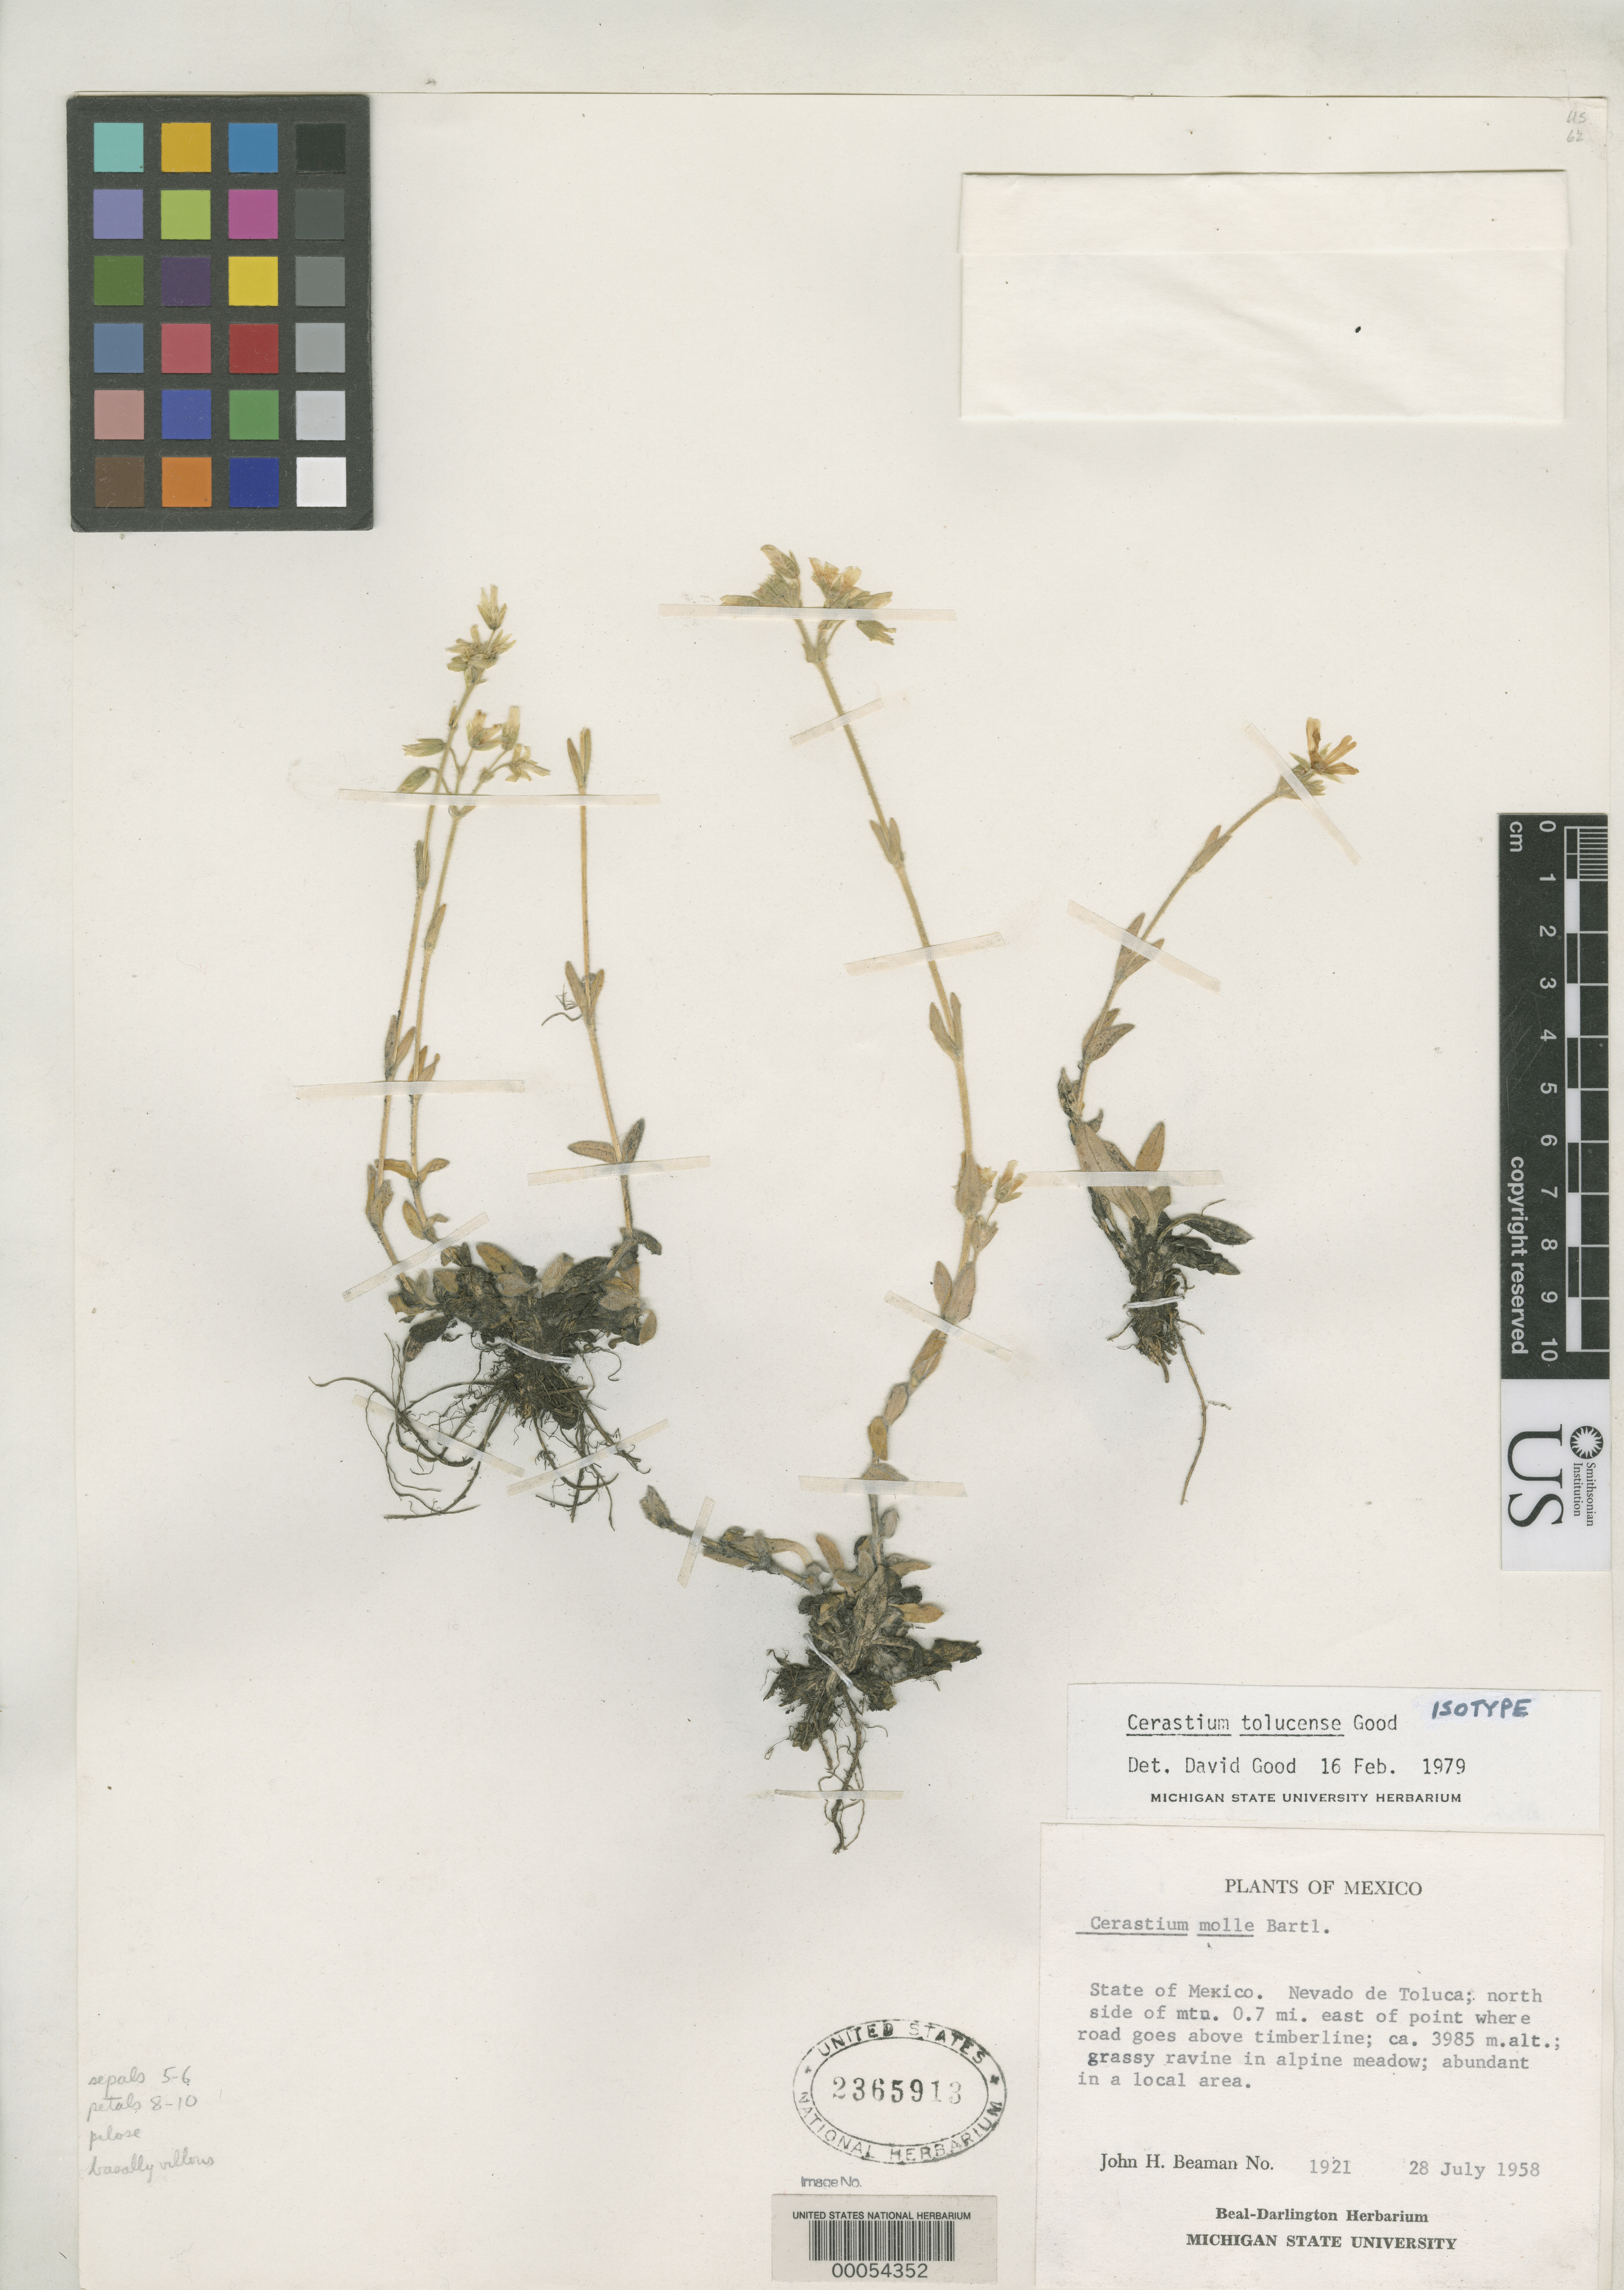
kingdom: Plantae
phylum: Tracheophyta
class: Magnoliopsida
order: Caryophyllales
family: Caryophyllaceae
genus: Cerastium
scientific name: Cerastium tolucense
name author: D.A. Good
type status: Isotype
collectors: J. H. Beaman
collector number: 1921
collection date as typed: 28 Jul 1958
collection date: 1958-07-28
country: Mexico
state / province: México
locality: Nevado de Toluca, N side of mountain 0.7 mi E of point where road goes above timberline.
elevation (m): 3985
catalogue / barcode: US 2365913